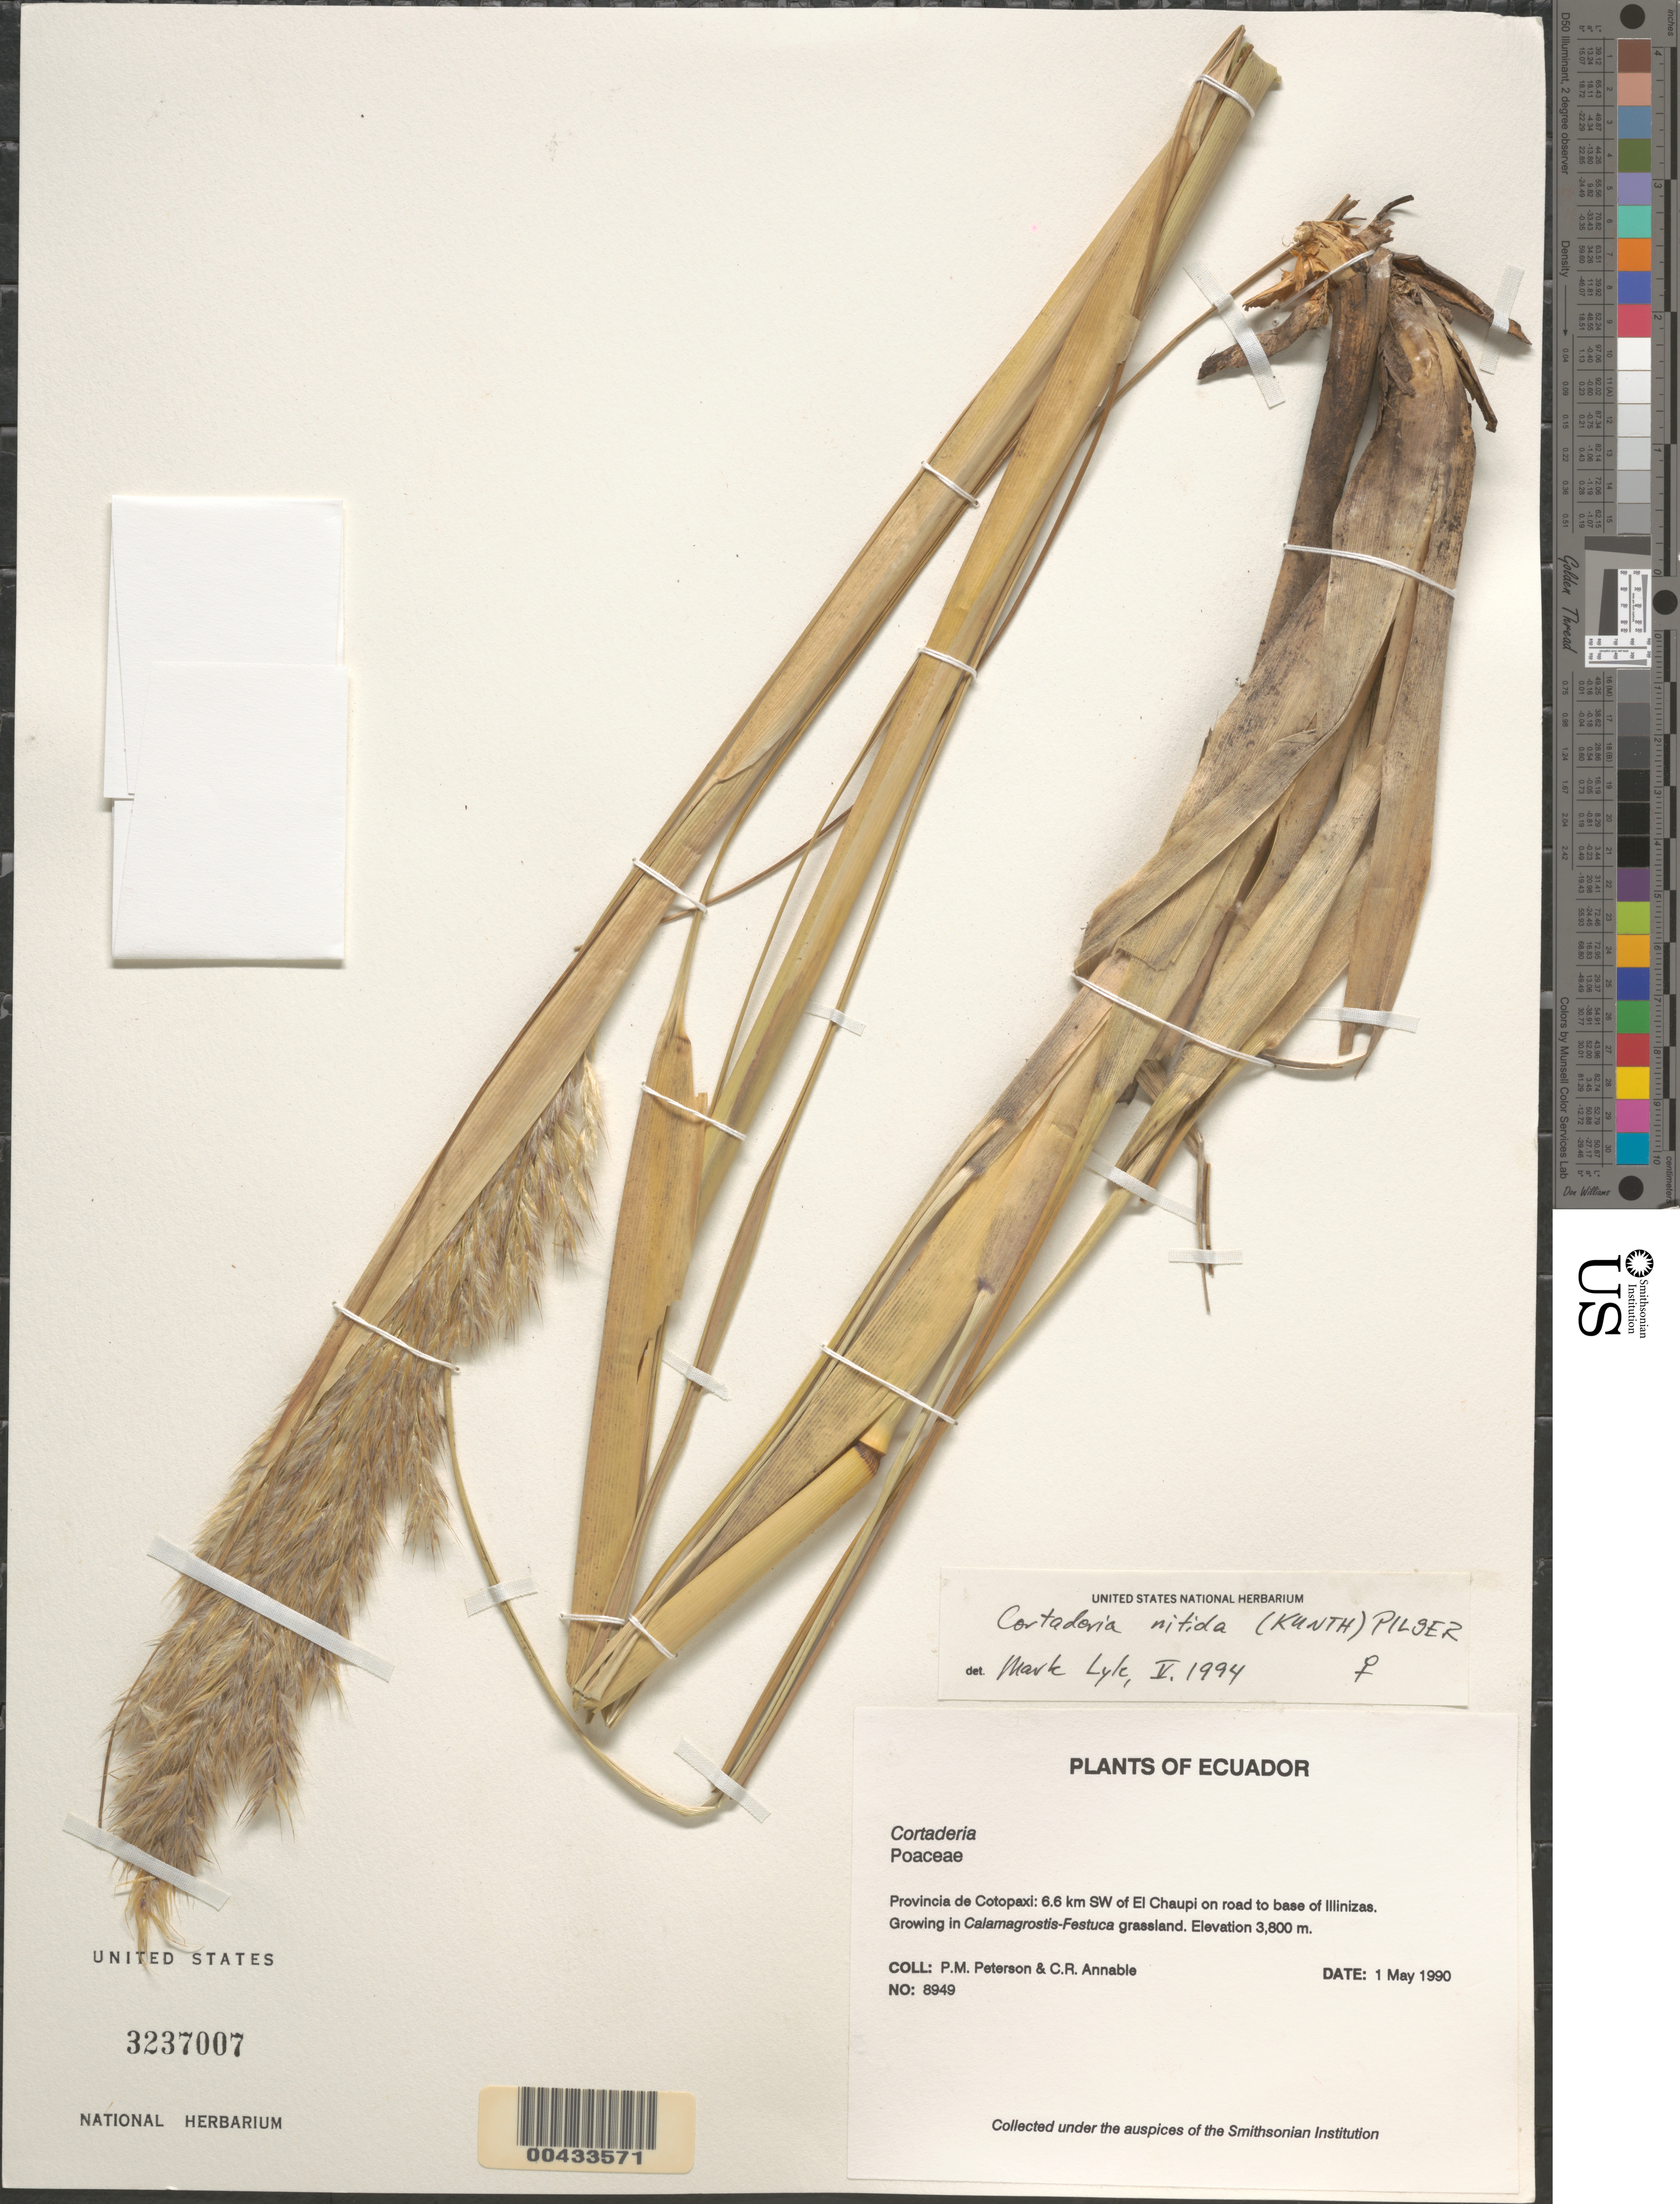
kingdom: Plantae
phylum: Tracheophyta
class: Liliopsida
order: Poales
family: Poaceae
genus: Cortaderia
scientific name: Cortaderia sp.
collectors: P. M. Peterson & C. R. Annable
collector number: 08949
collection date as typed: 01 May 1990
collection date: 1990-05-01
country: Ecuador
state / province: Cotopaxi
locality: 6.6 km SW ofEl Chaupi on road to base of Illinizas.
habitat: Growing in Calamagrostis-Festuca grassland.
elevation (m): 3800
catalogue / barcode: US 3237007